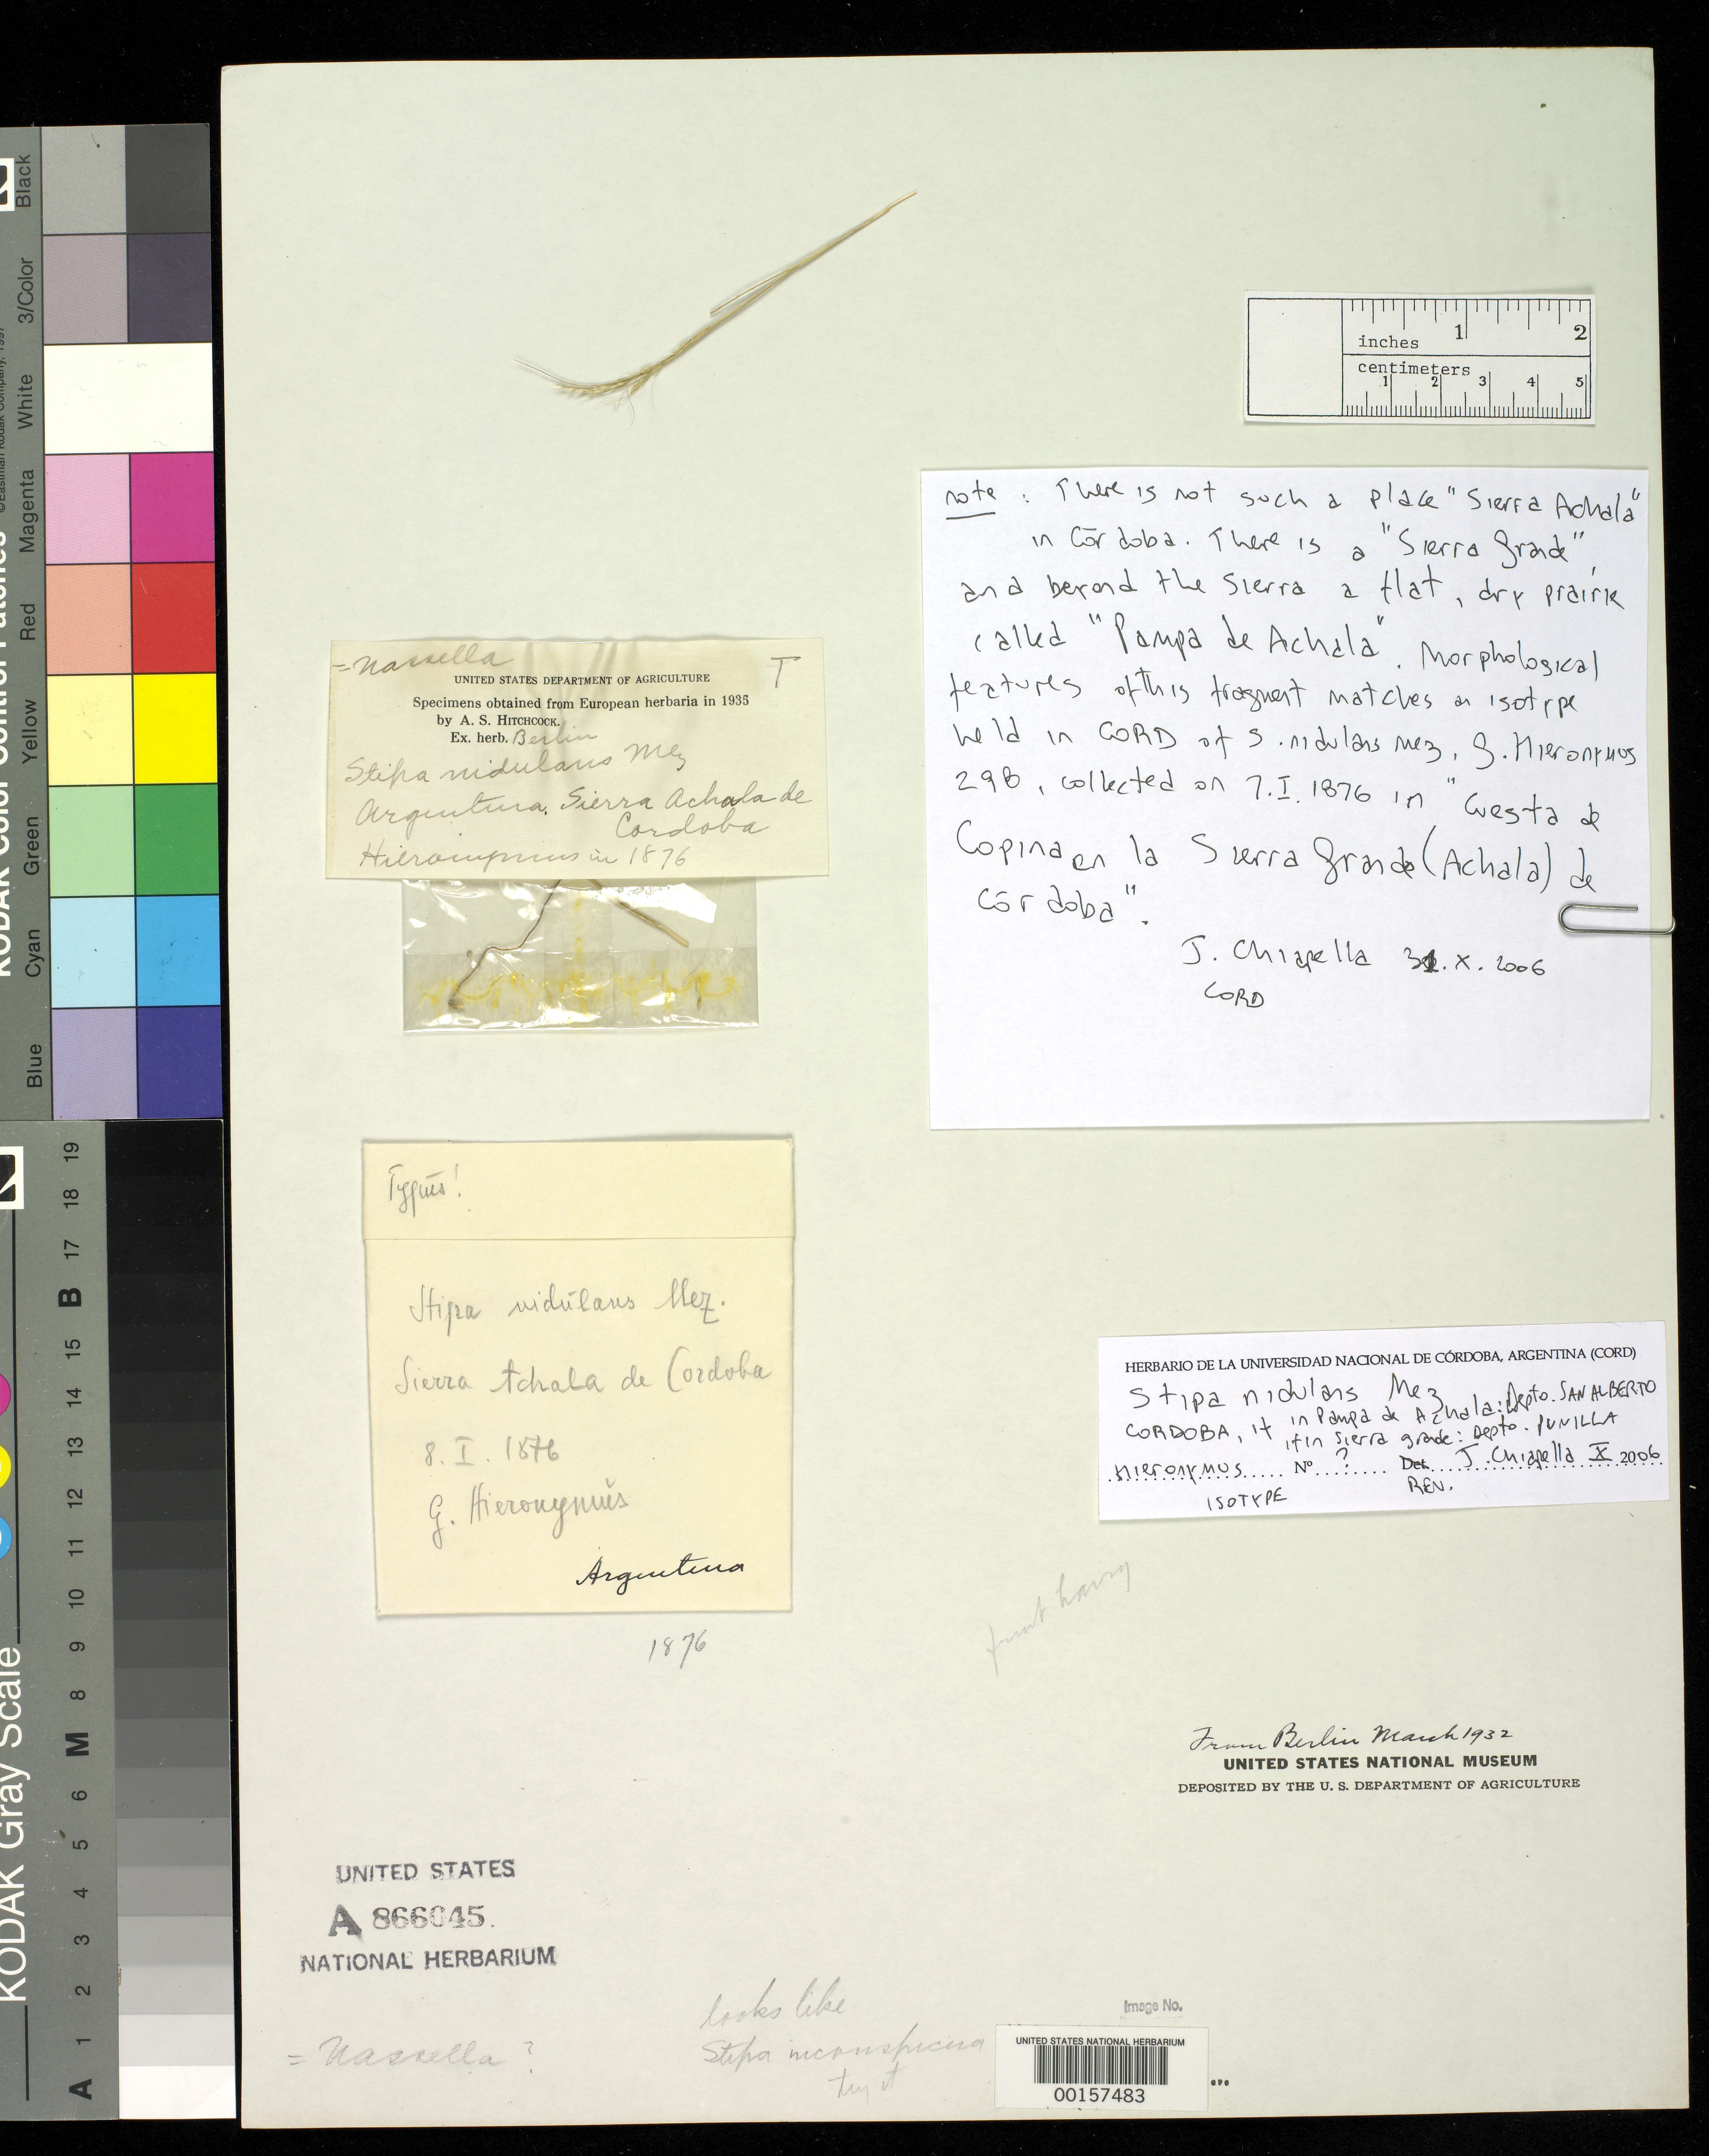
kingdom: Plantae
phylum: Tracheophyta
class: Liliopsida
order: Poales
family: Poaceae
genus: Stipa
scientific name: Stipa nidulans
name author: Mez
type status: Isotype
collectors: G. H. Hieronymus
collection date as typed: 08 --- 1876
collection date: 1876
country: Argentina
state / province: Córdoba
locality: Sierra Achala de Cordoba.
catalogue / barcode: US 866045A